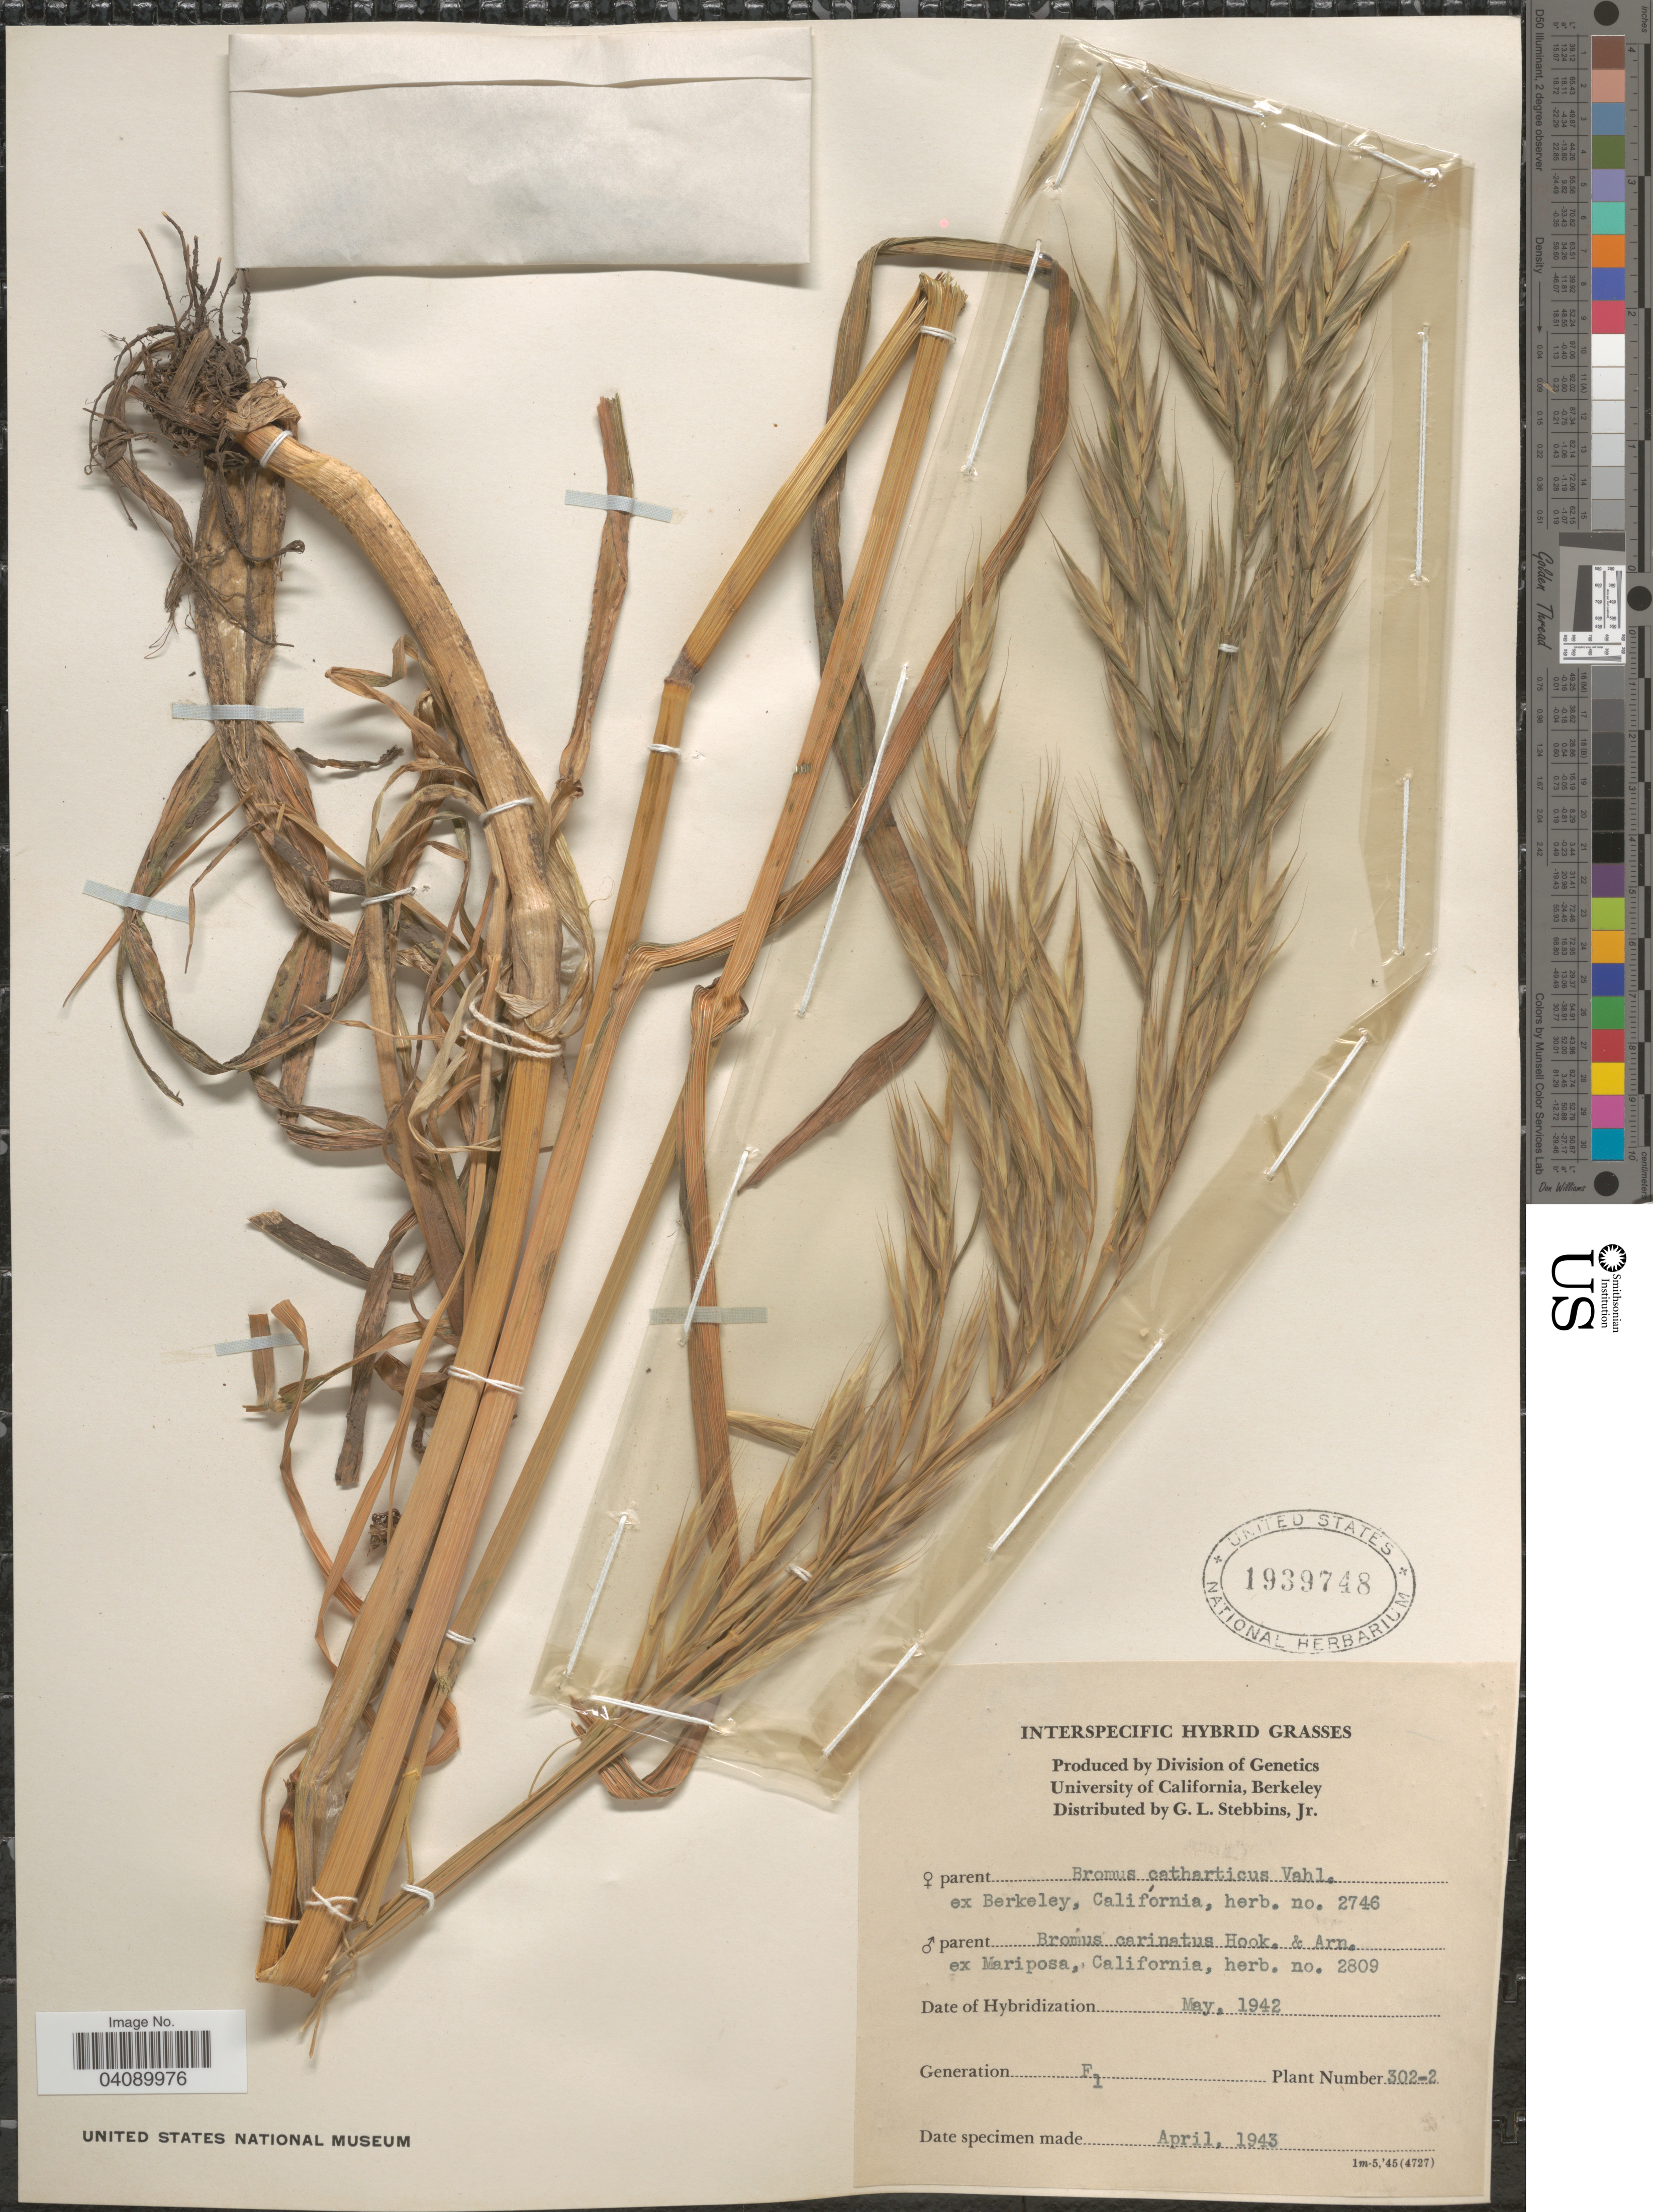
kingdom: Plantae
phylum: Tracheophyta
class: Liliopsida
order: Poales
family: Poaceae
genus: Bromus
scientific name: Bromus sp.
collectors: G. L. Stebbins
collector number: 302-2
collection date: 1943-04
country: United States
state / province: California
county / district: Alameda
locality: University of California, Berkeley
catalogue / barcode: US 1939748